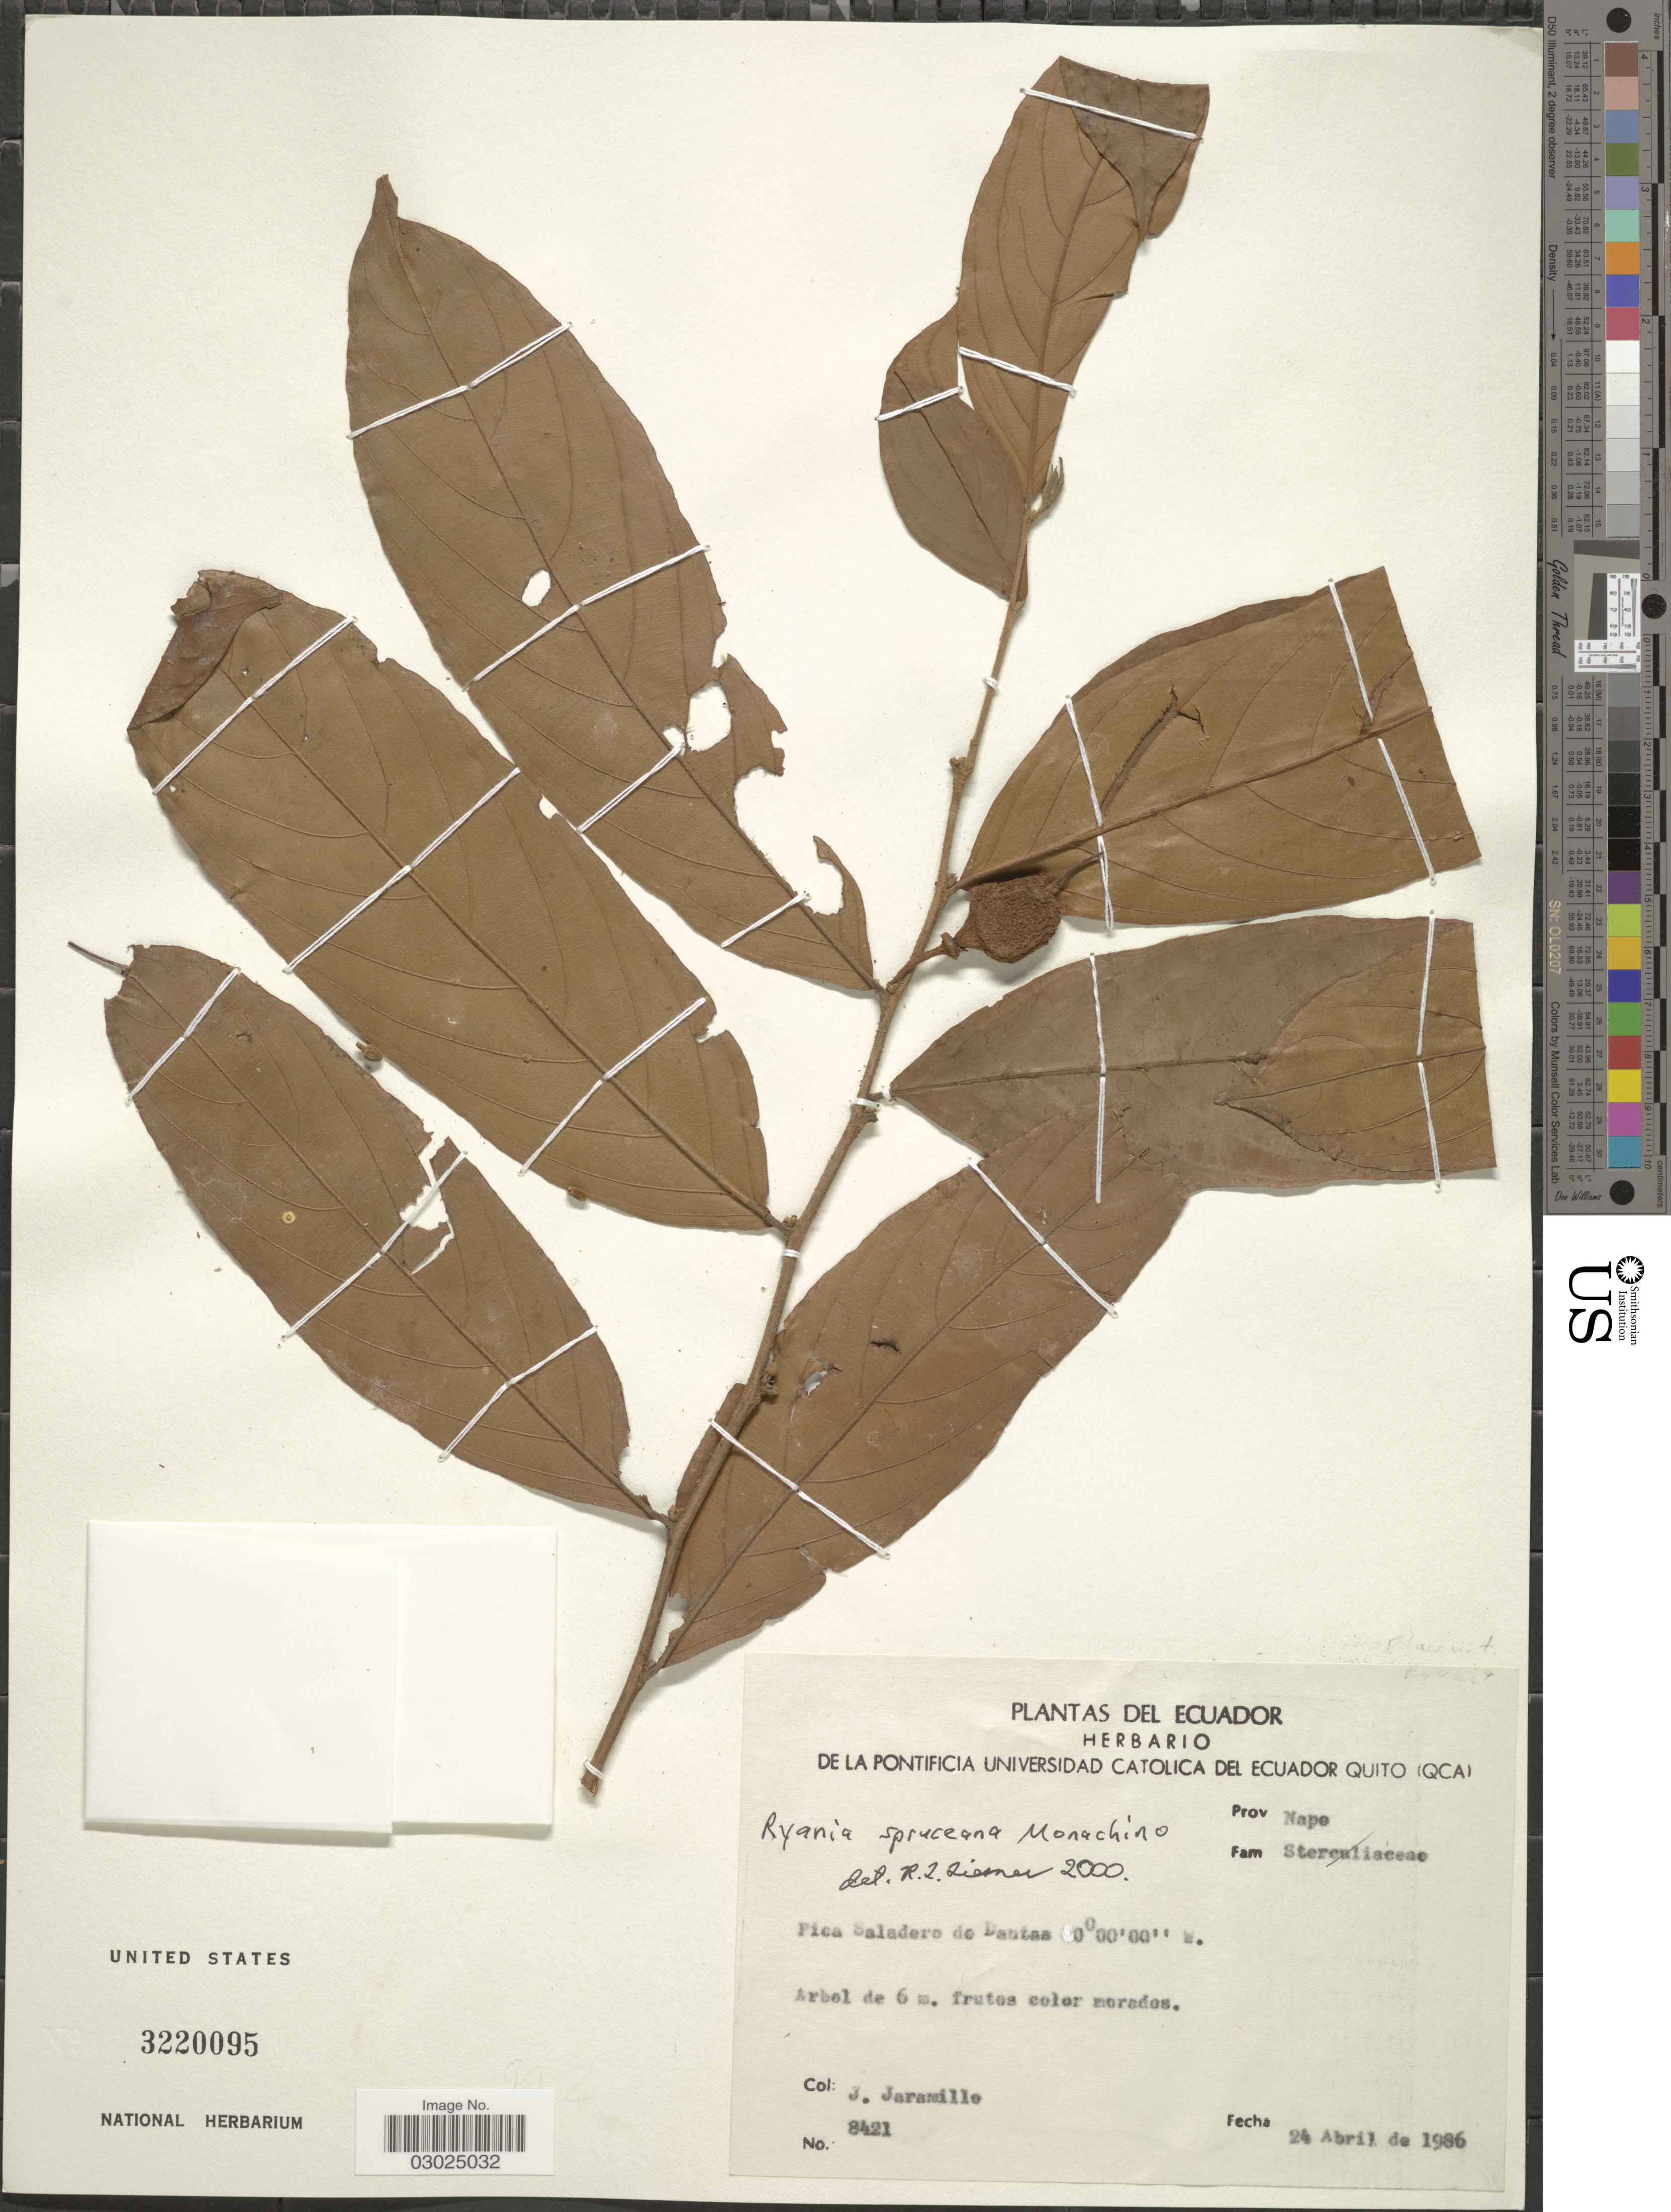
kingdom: Plantae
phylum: Tracheophyta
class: Magnoliopsida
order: Malpighiales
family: Salicaceae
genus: Ryania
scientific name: Ryania spruceana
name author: Monach.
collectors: J. Jaramillo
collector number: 8421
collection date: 1986-04-24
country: Ecuador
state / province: Napo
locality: Prov Napo. Pica Saladero de Dantas.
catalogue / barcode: US 3220095